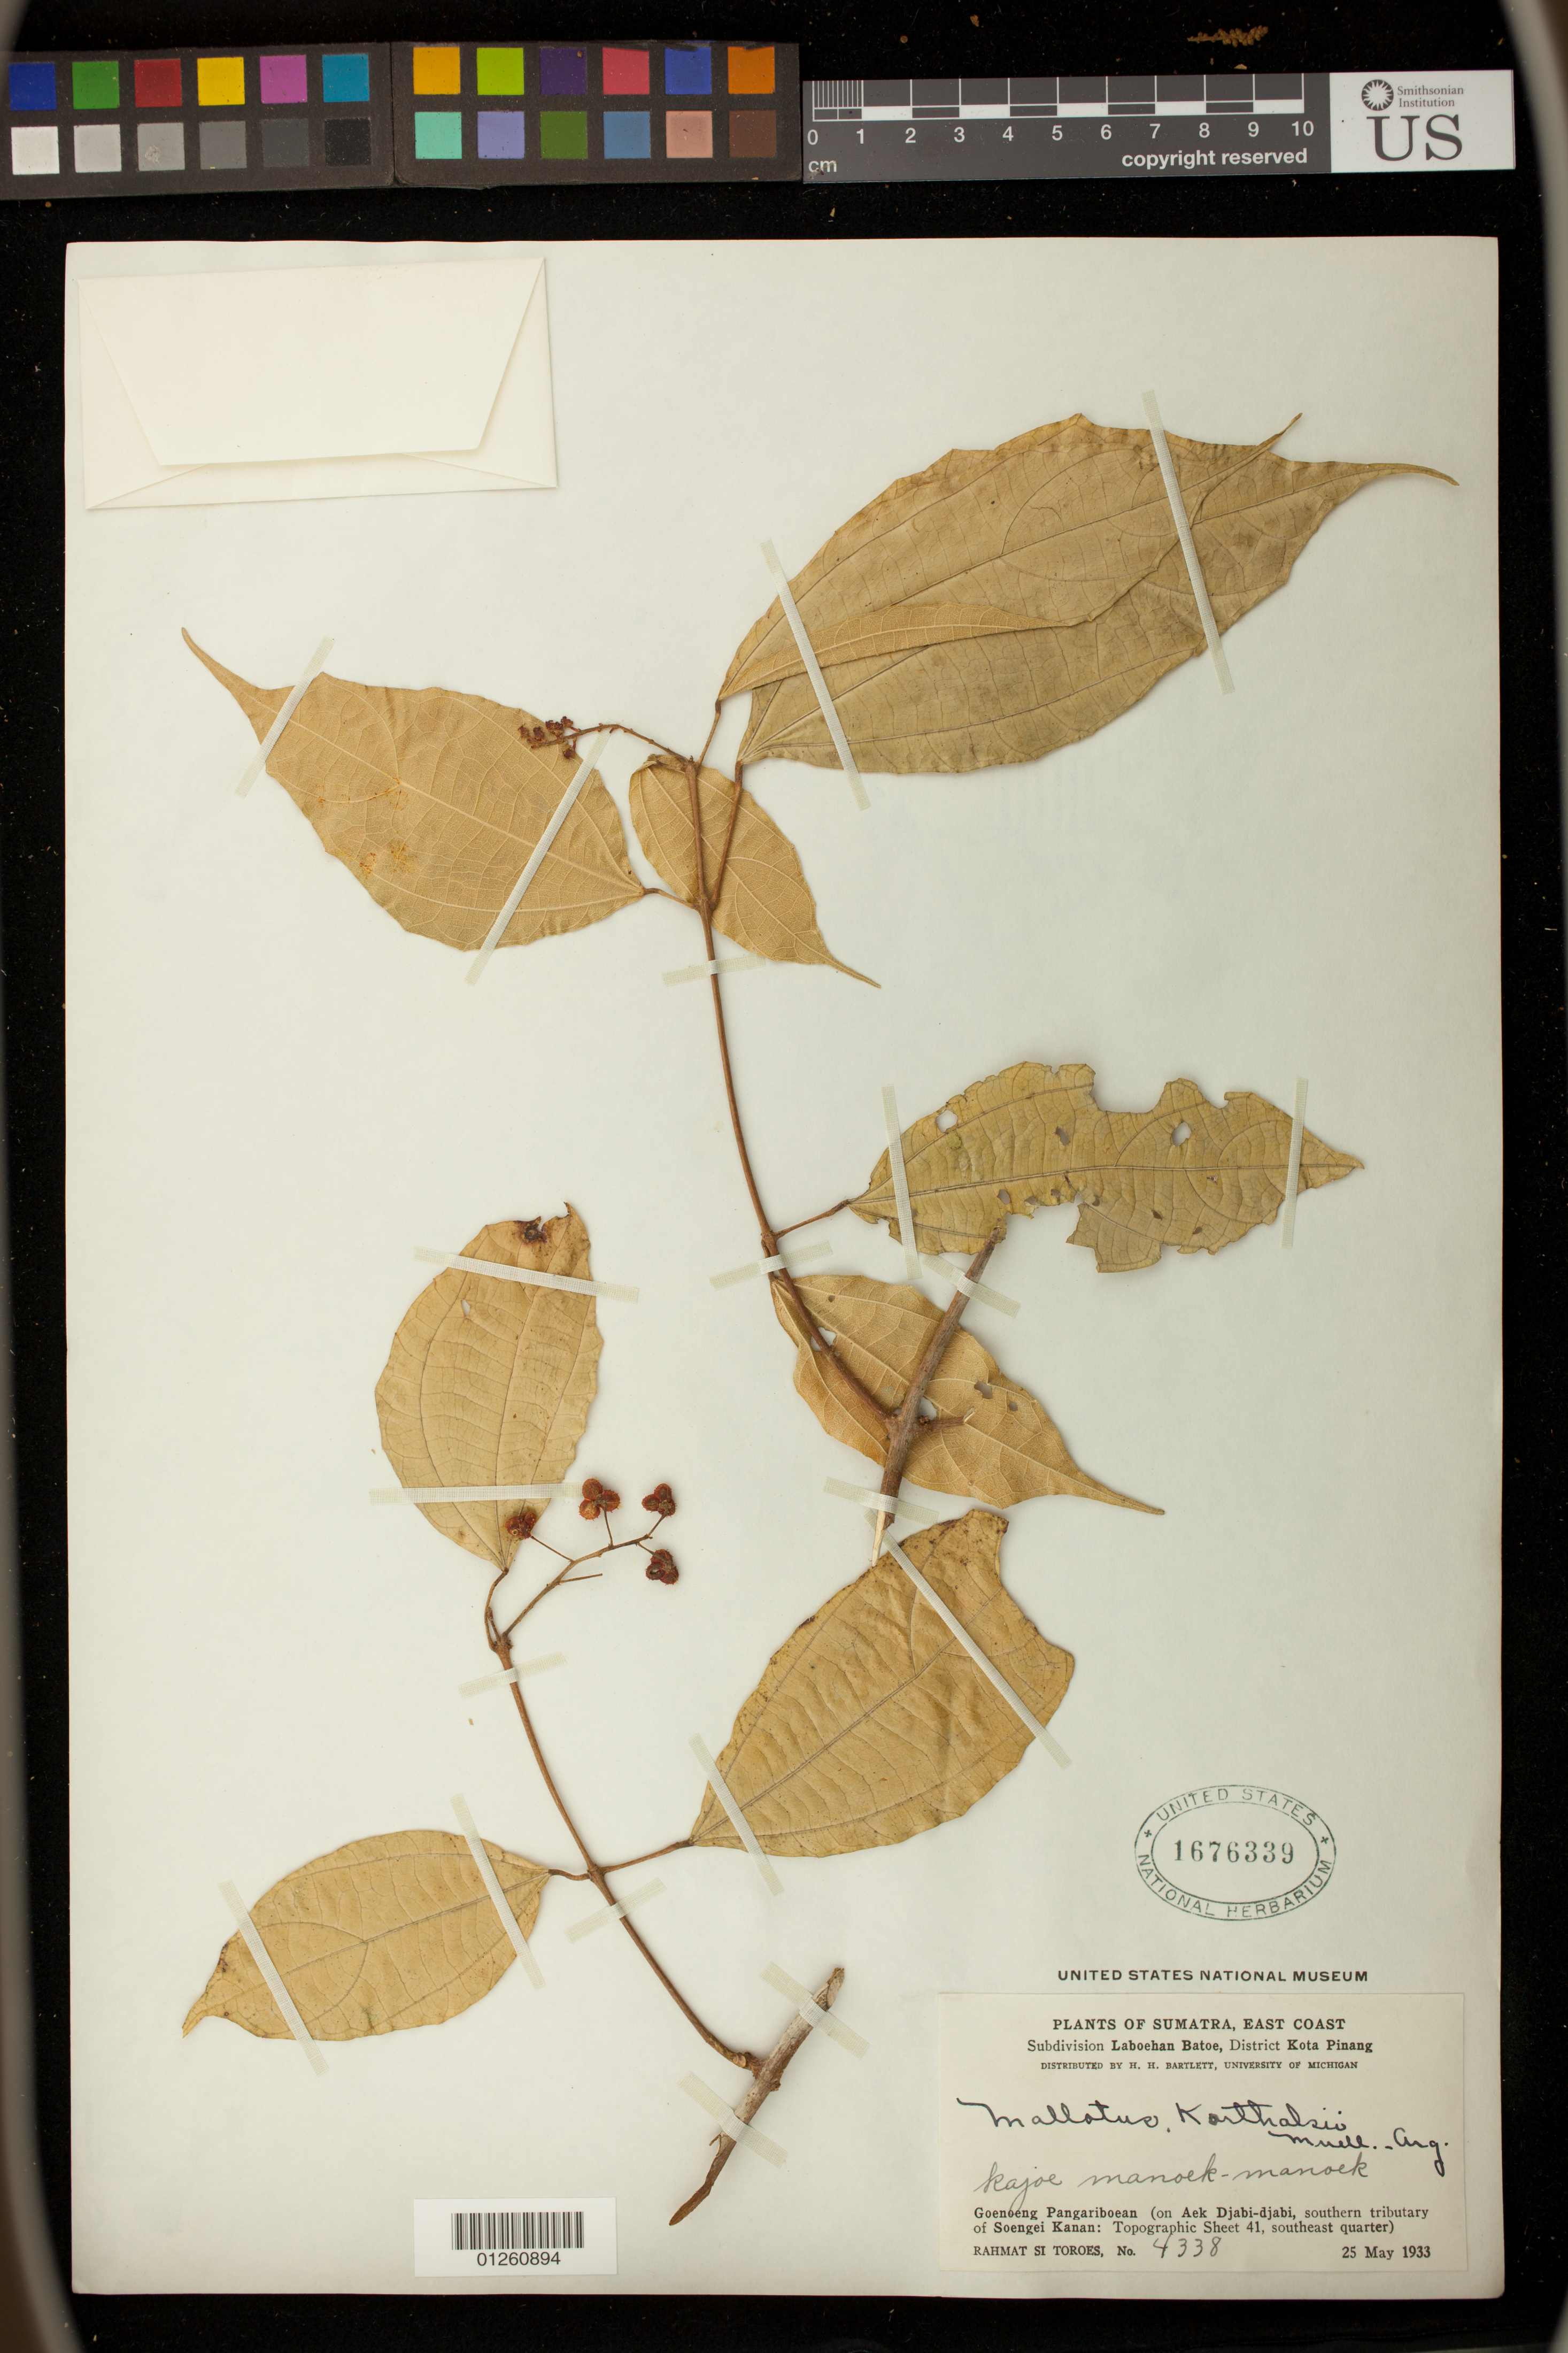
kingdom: Plantae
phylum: Tracheophyta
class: Magnoliopsida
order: Malpighiales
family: Euphorbiaceae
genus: Mallotus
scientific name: Mallotus korthalsii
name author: Müll. Arg.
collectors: Rahmat Si Boeea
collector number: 4338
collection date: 1933-05-25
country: Indonesia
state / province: Sumatra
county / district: Sumatera Utara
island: Sumatra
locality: Subdivision Laboehan Batoe [Labuhan Batu], District Kota Pinang.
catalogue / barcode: US 1676339